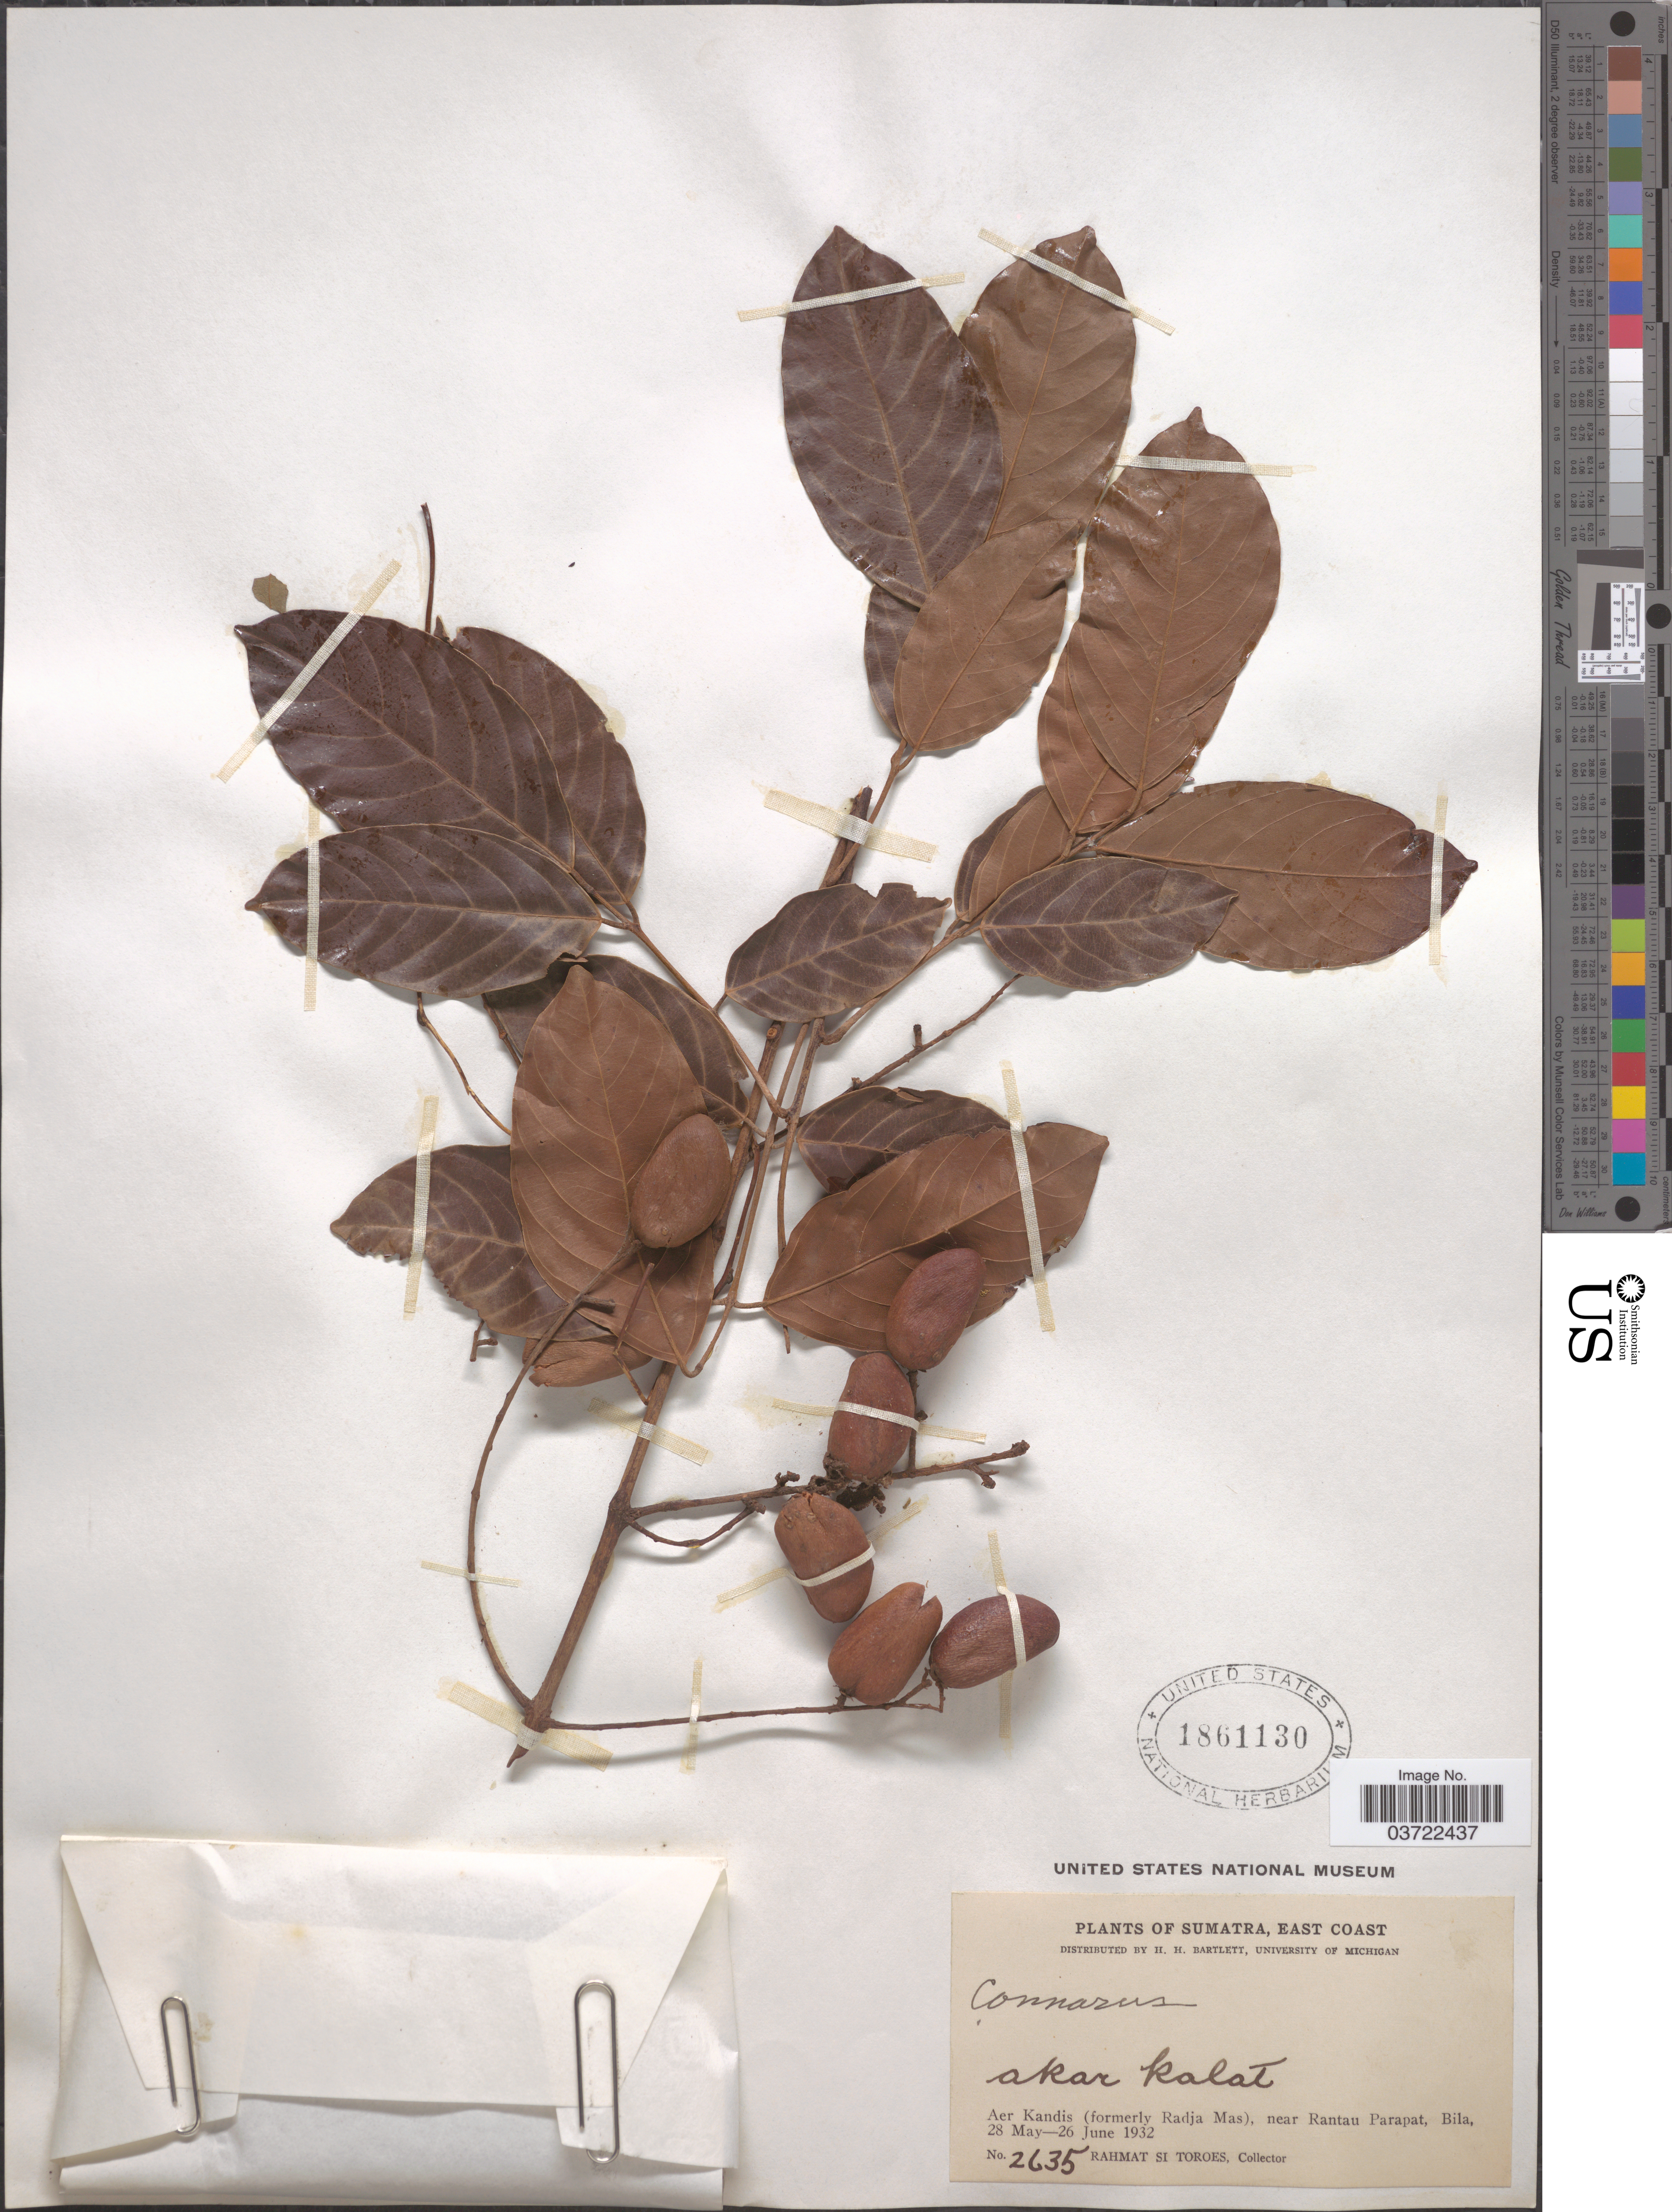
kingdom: Plantae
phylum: Tracheophyta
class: Magnoliopsida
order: Oxalidales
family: Connaraceae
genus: Connarus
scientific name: Connarus sp.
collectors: Rahmat Si Boeea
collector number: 2635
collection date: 1932-05-28/1932-06-26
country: Indonesia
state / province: Sumatra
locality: East Coast. Akar Kalat [unsure placement] Aer Kandis (formerly Radja Mas), near Rantau Parapat, Bila.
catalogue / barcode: US 1861130